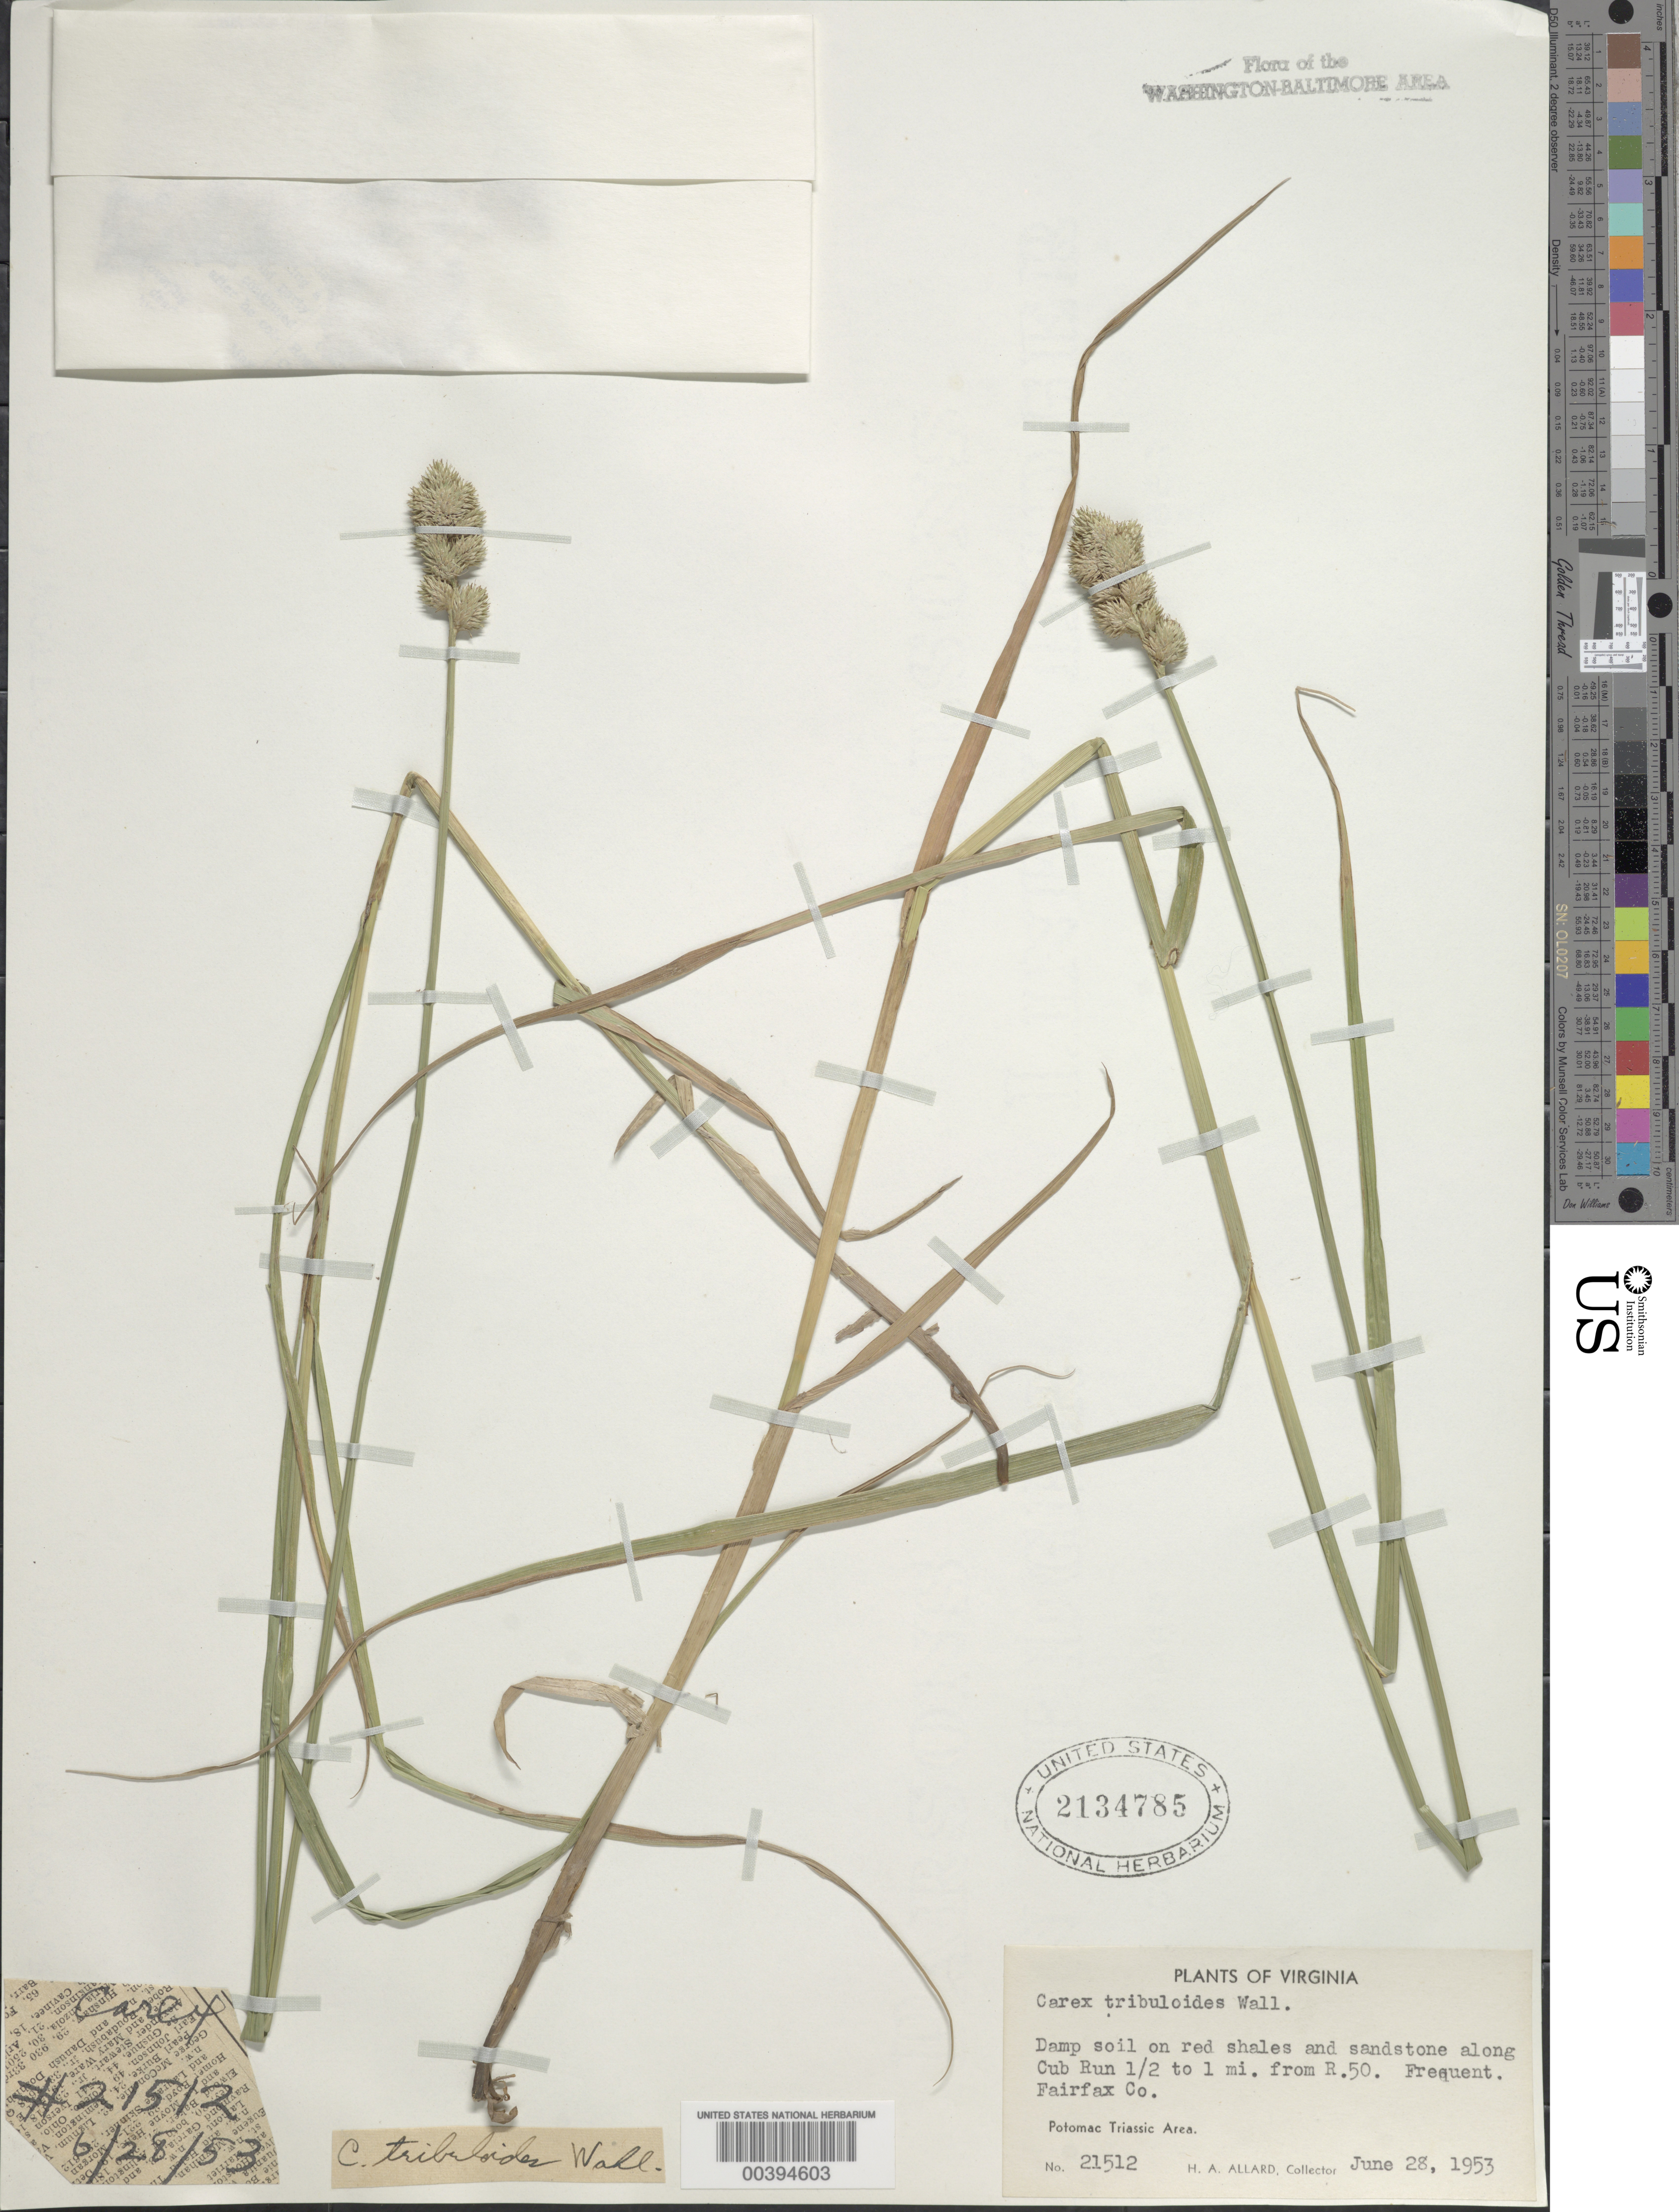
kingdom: Plantae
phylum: Tracheophyta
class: Liliopsida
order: Poales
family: Cyperaceae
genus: Carex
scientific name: Carex tribuloides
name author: Wahlenb.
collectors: H. A. Allard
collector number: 21512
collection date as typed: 28 Jun 1953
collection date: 1953-06-28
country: United States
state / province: Virginia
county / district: Fairfax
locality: Cub Run near Route 50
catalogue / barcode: US 2134785